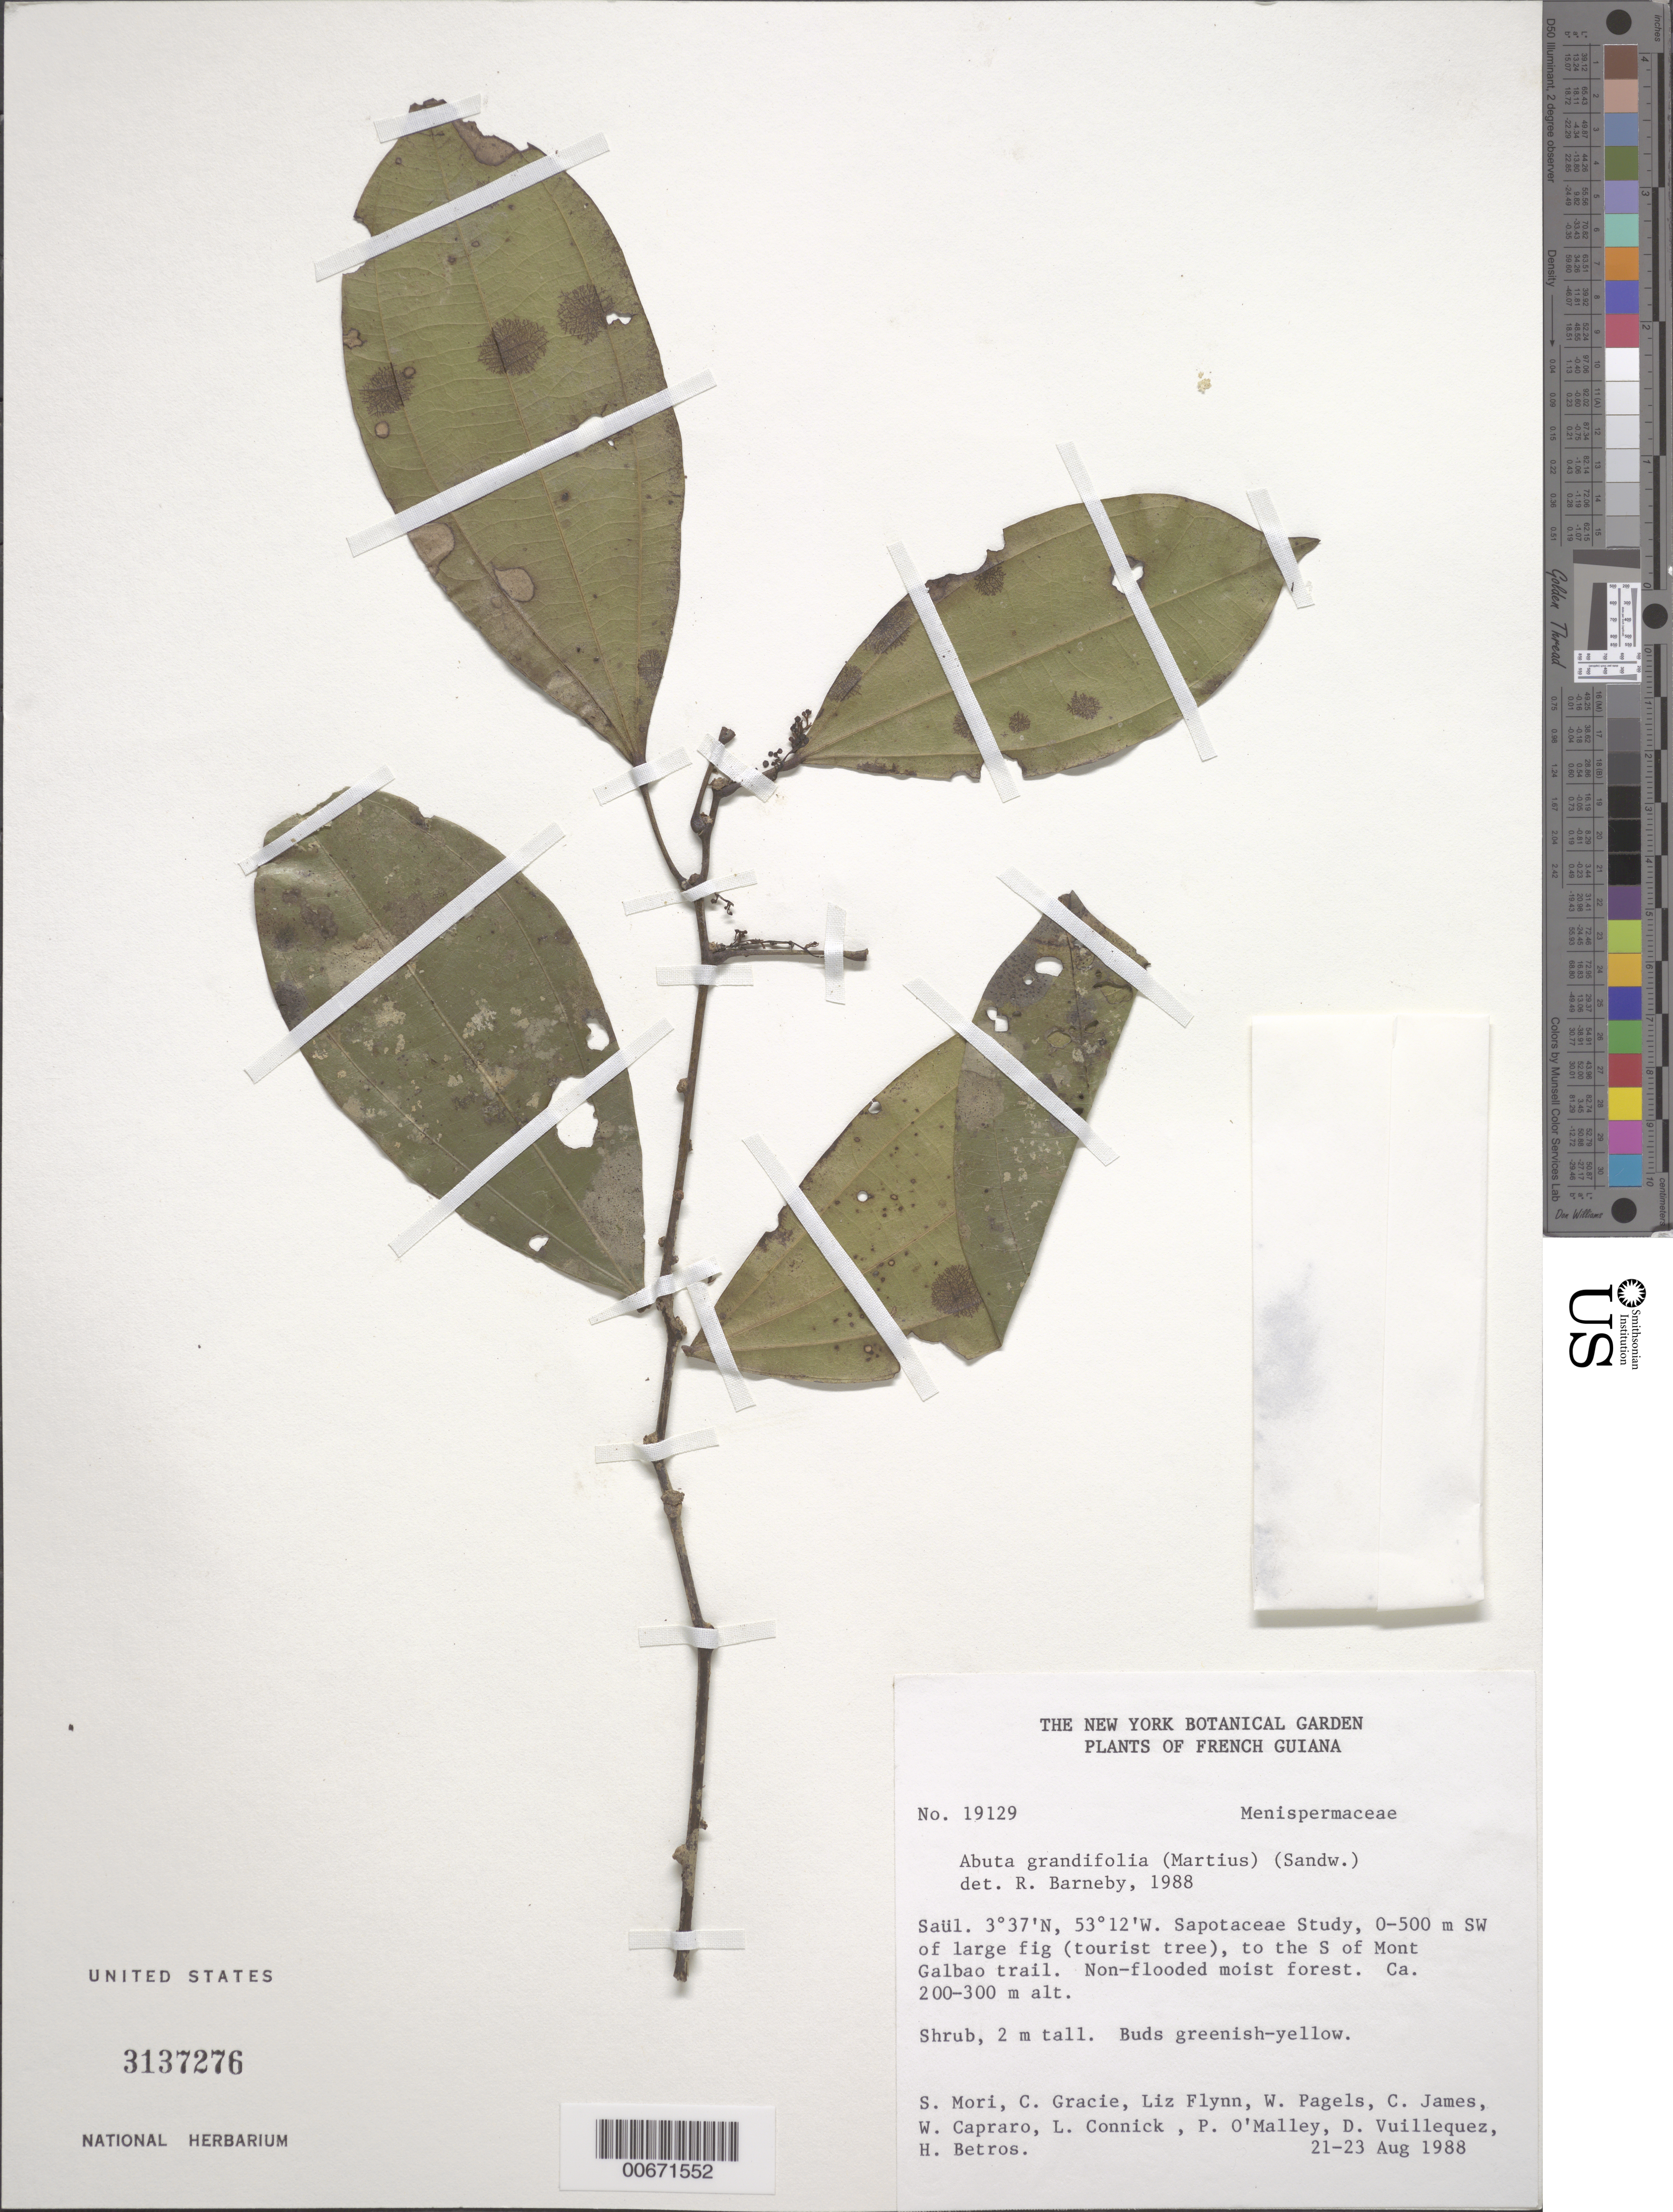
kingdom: Plantae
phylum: Tracheophyta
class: Magnoliopsida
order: Ranunculales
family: Menispermaceae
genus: Abuta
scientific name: Abuta grandifolia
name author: (Mart.) Sandwith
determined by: Barneby, Rupert C., (NY)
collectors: S. Mori, C. A. Gracie, L. Flynn, W. Pagels, C. James, W. Capraro & L. Connick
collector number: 19129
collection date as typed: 21-Aug-88 to 23-Aug-88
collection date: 1988-08-21/1988-08-23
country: French Guiana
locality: Saül, to S of Mont Galbao Trail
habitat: Non-flooded moist forest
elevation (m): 200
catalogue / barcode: US 3137276